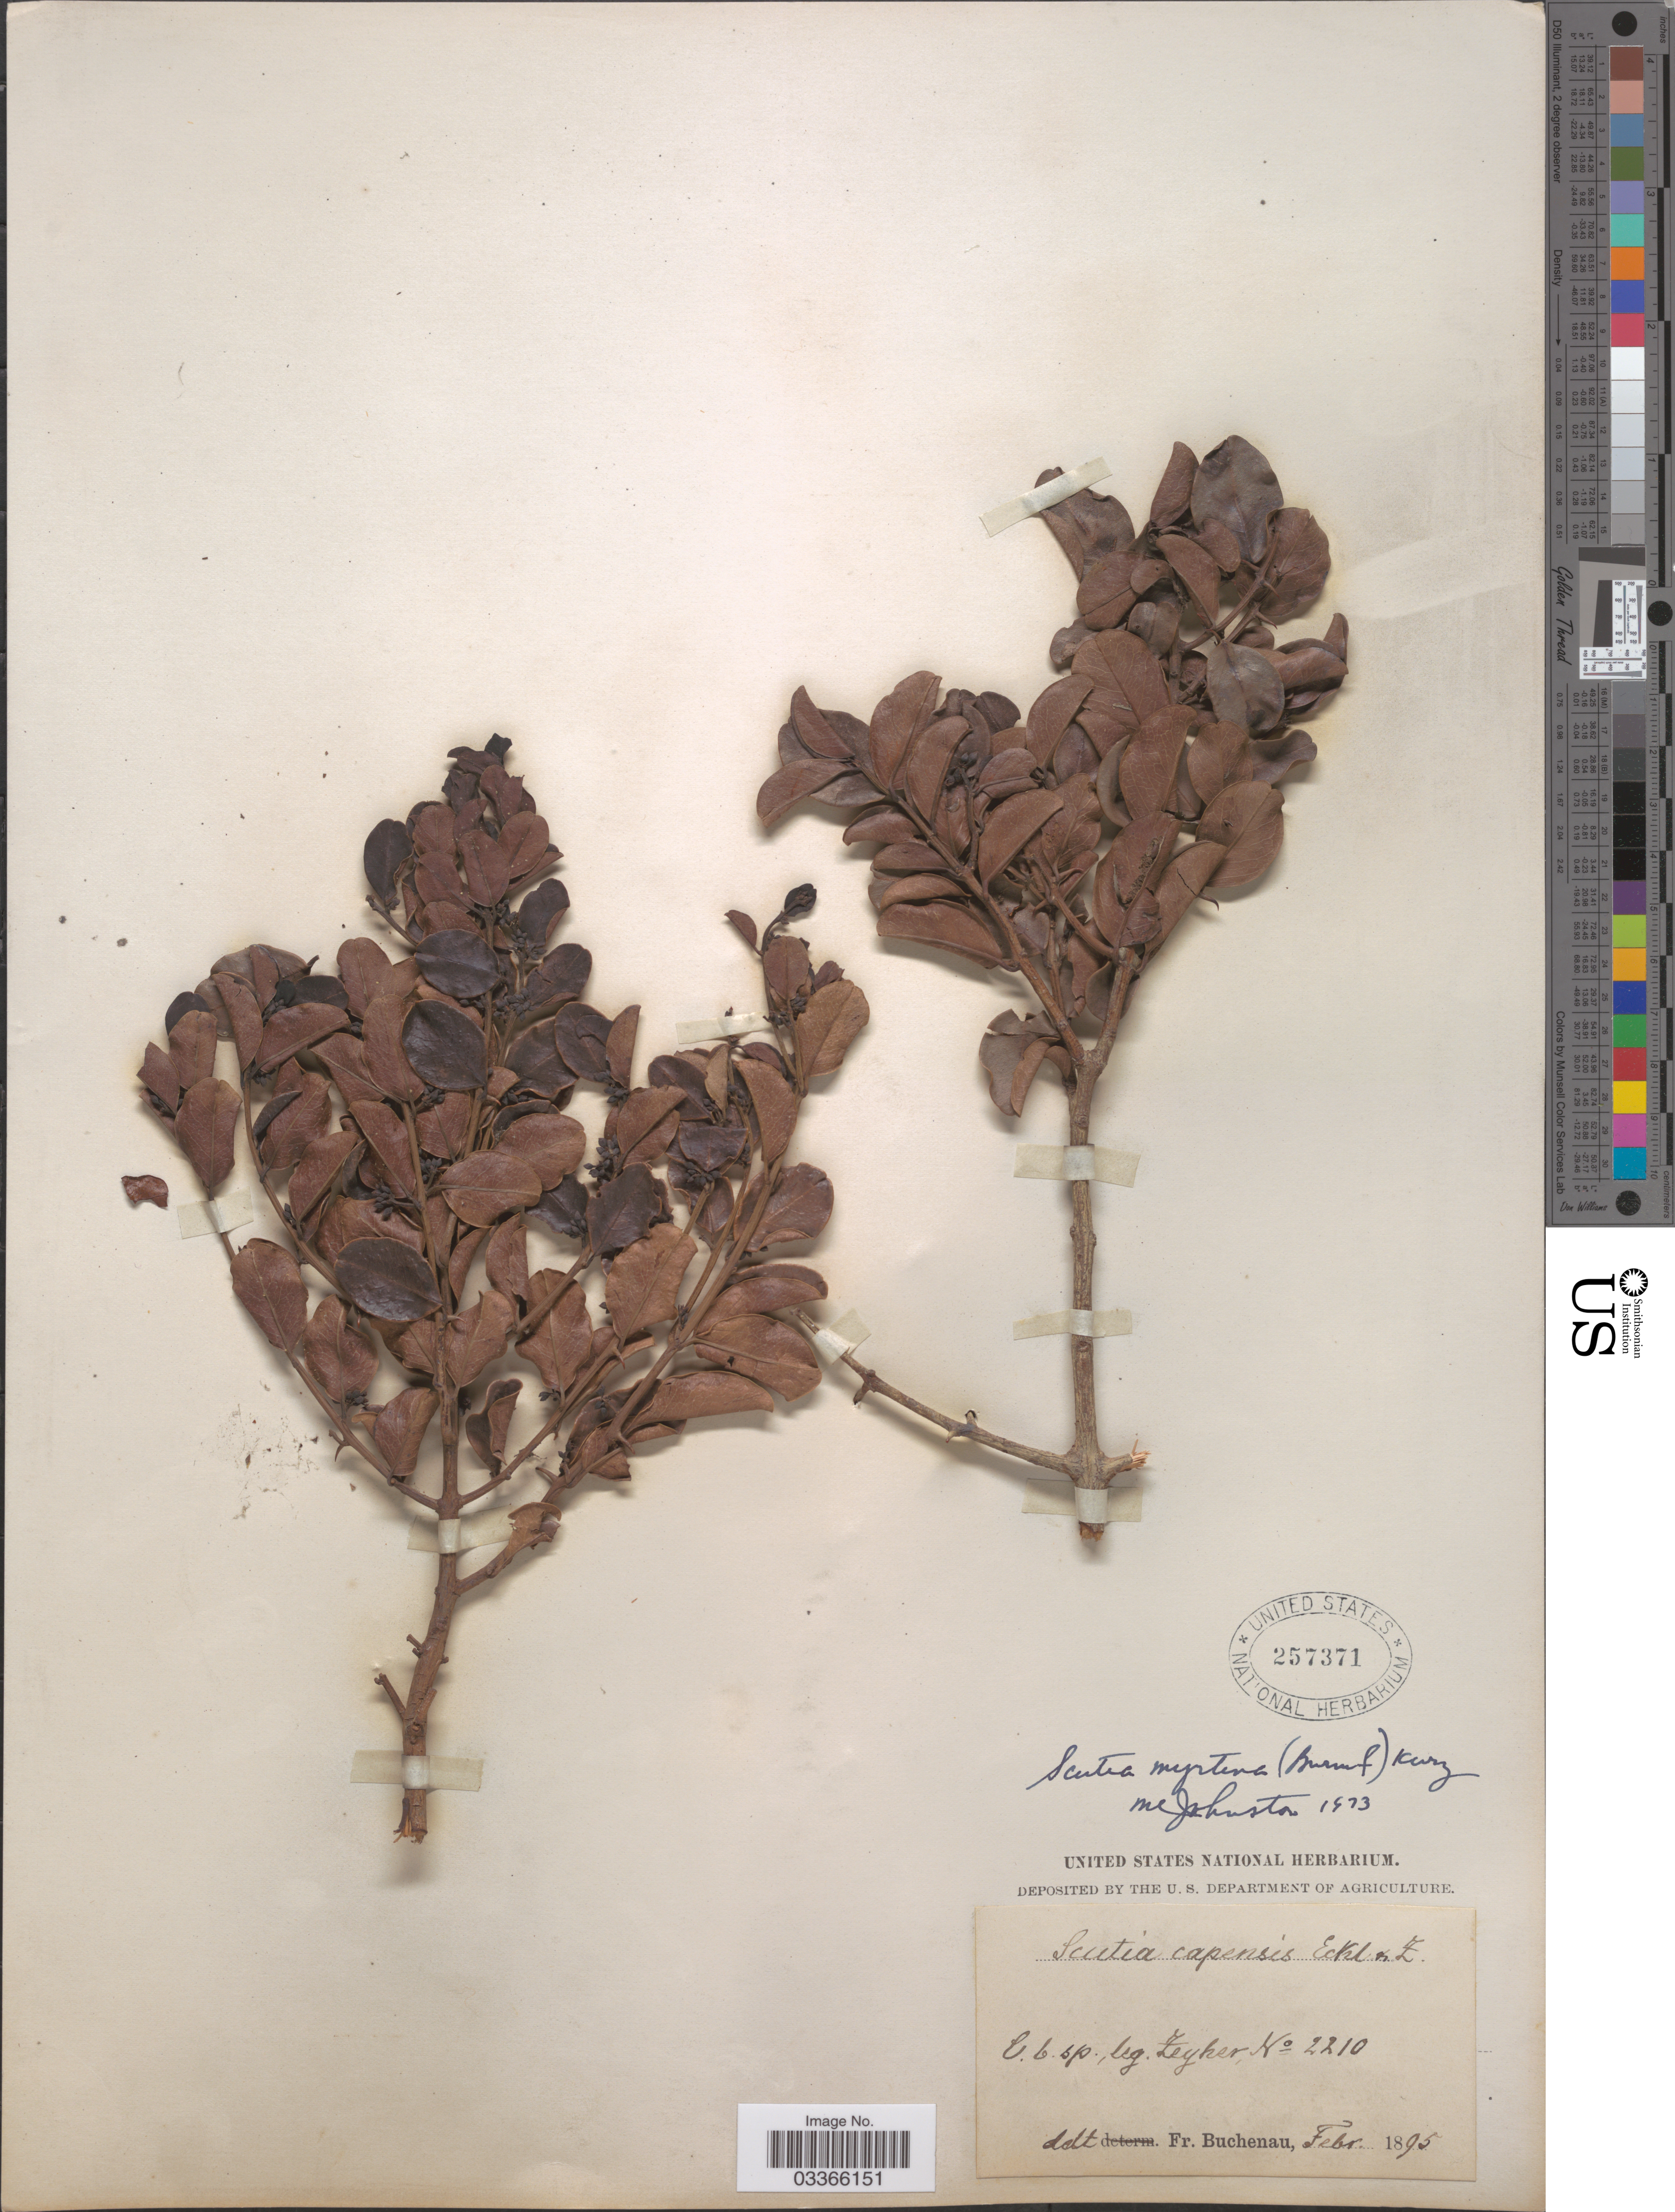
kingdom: Plantae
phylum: Tracheophyta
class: Magnoliopsida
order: Rosales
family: Rhamnaceae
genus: Scutia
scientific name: Scutia myrtina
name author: (Burm. f.) Kurz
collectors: -. Zeyher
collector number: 2210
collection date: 1895-02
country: South Africa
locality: C.b.sp.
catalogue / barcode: US 257371